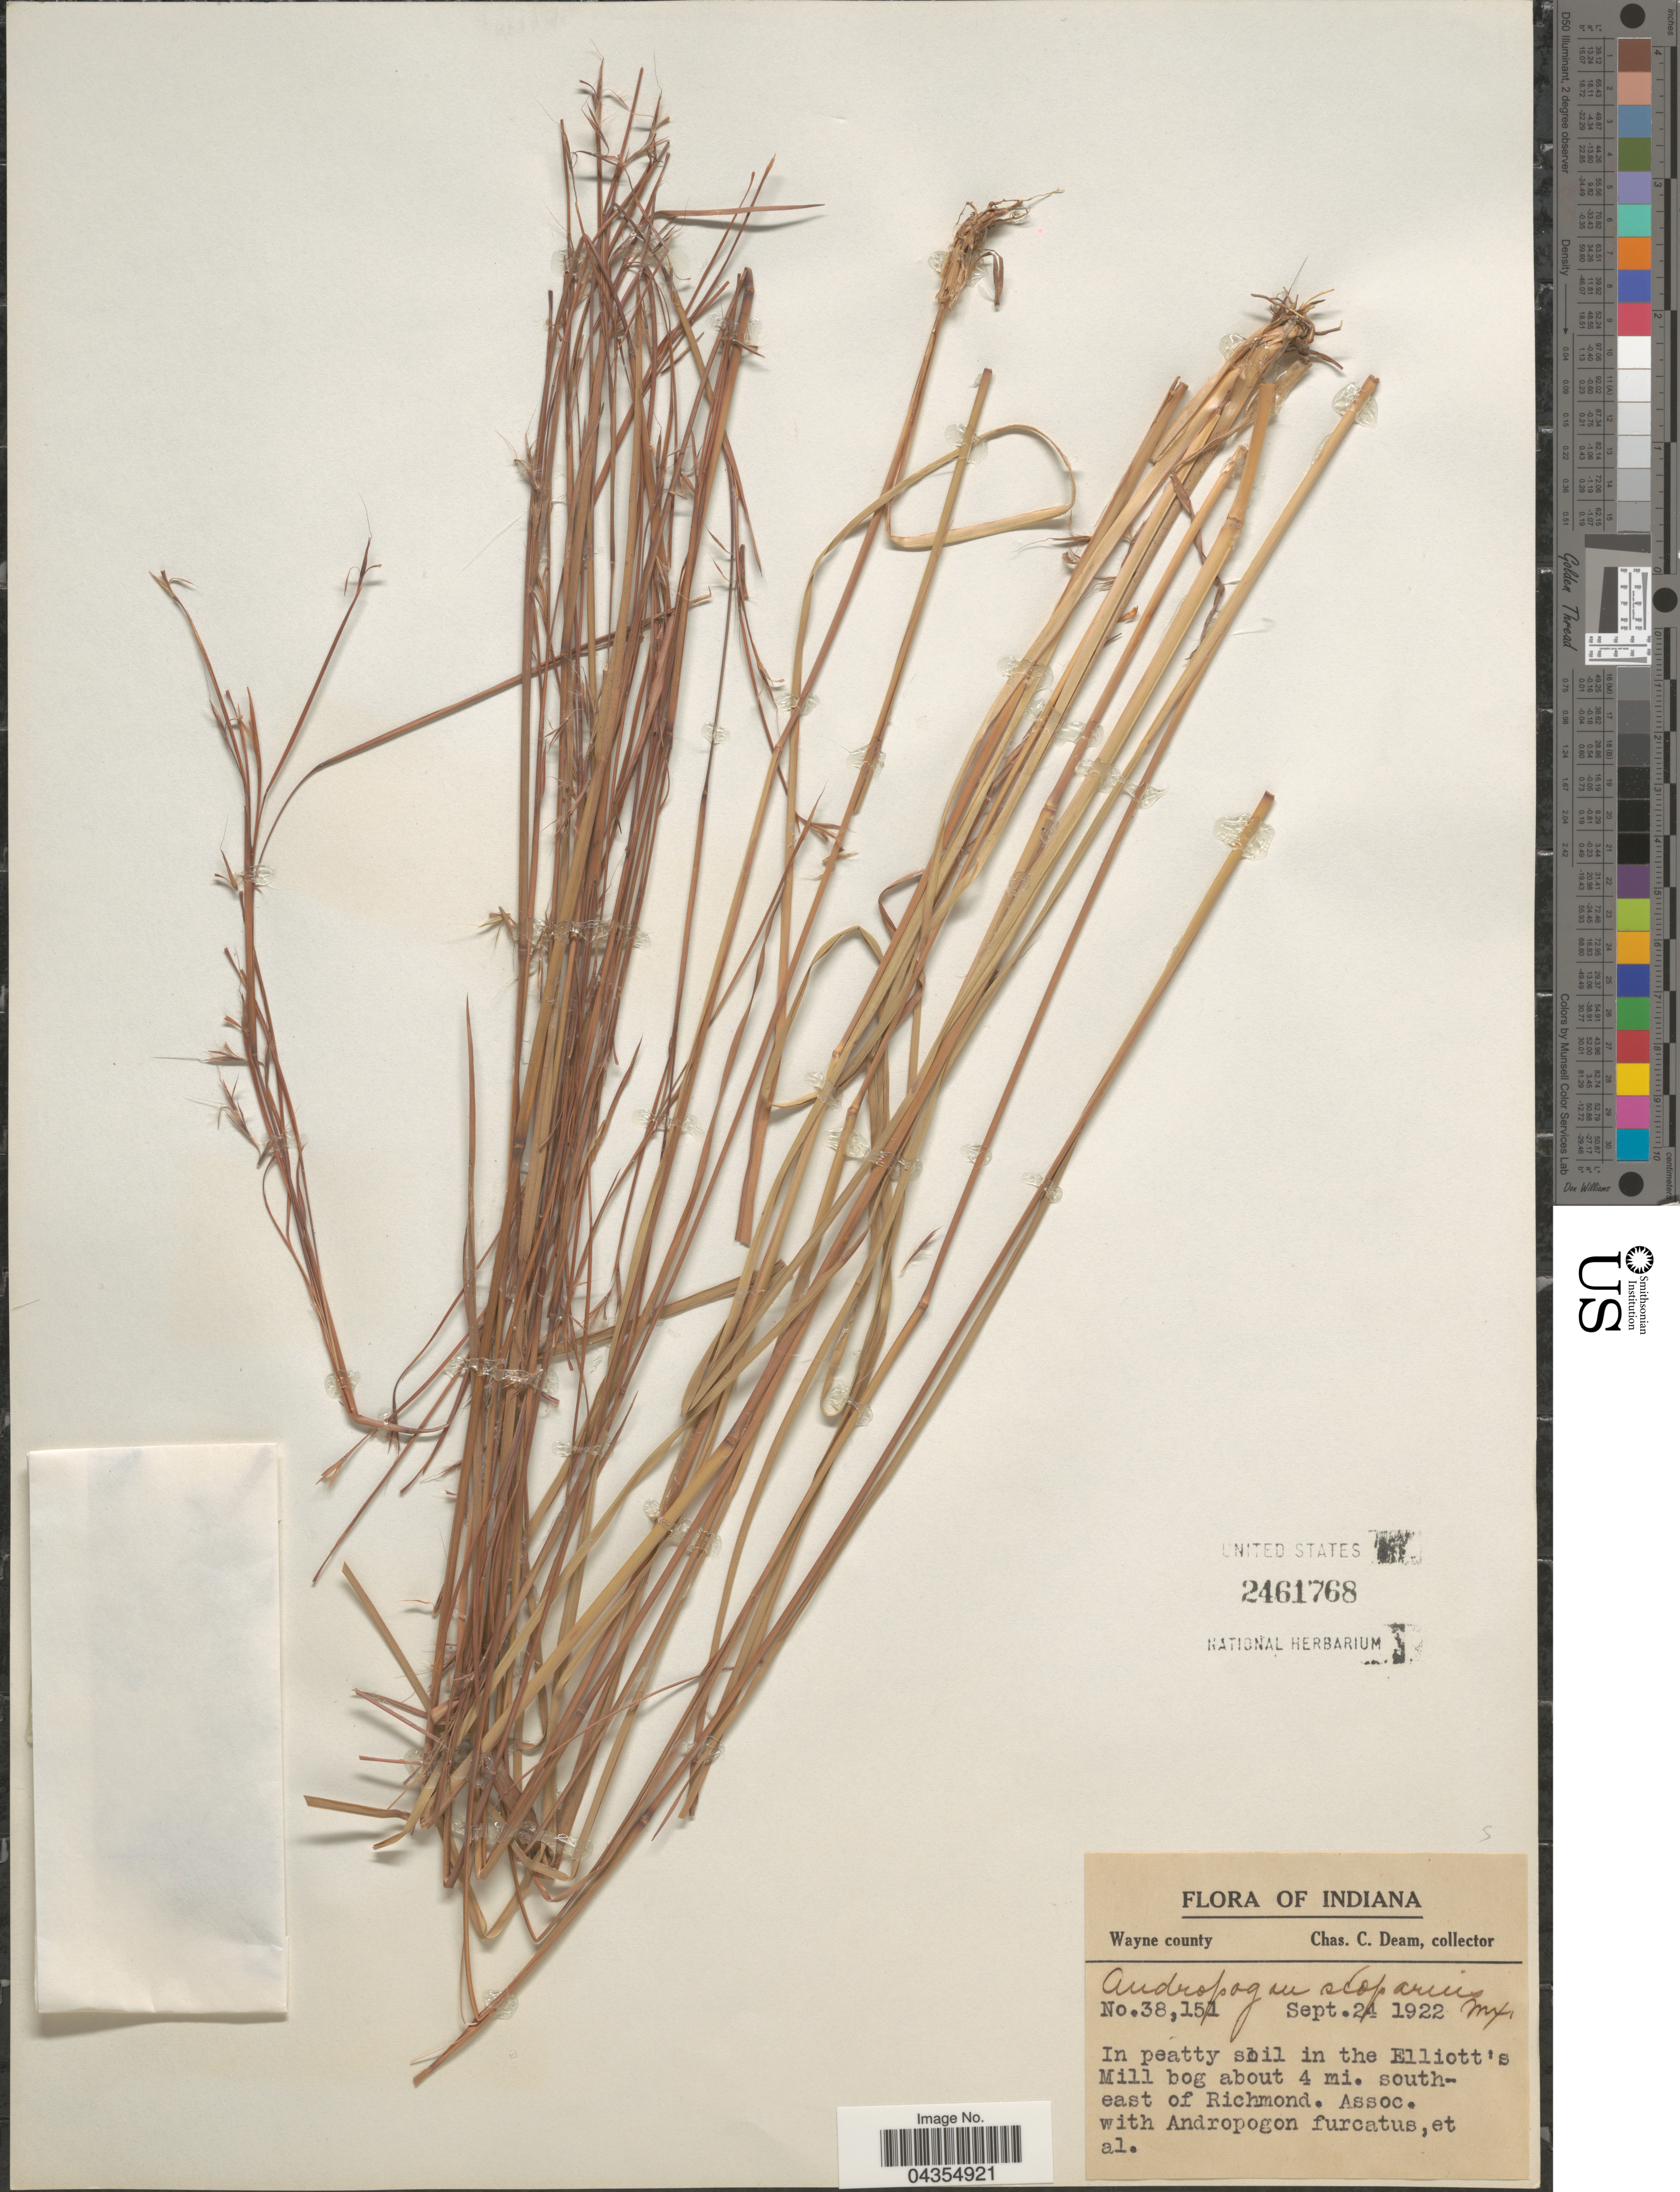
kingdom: Plantae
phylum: Tracheophyta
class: Liliopsida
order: Poales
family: Poaceae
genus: Schizachyrium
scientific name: Schizachyrium sanguineum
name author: (Retz.) Alston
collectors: C. C. Deam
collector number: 38151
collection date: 1922-09-24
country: United States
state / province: Indiana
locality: Wayne county. In the Elliott's Mill bog about 4 mi. southeast of Richmond.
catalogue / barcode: US 2461768